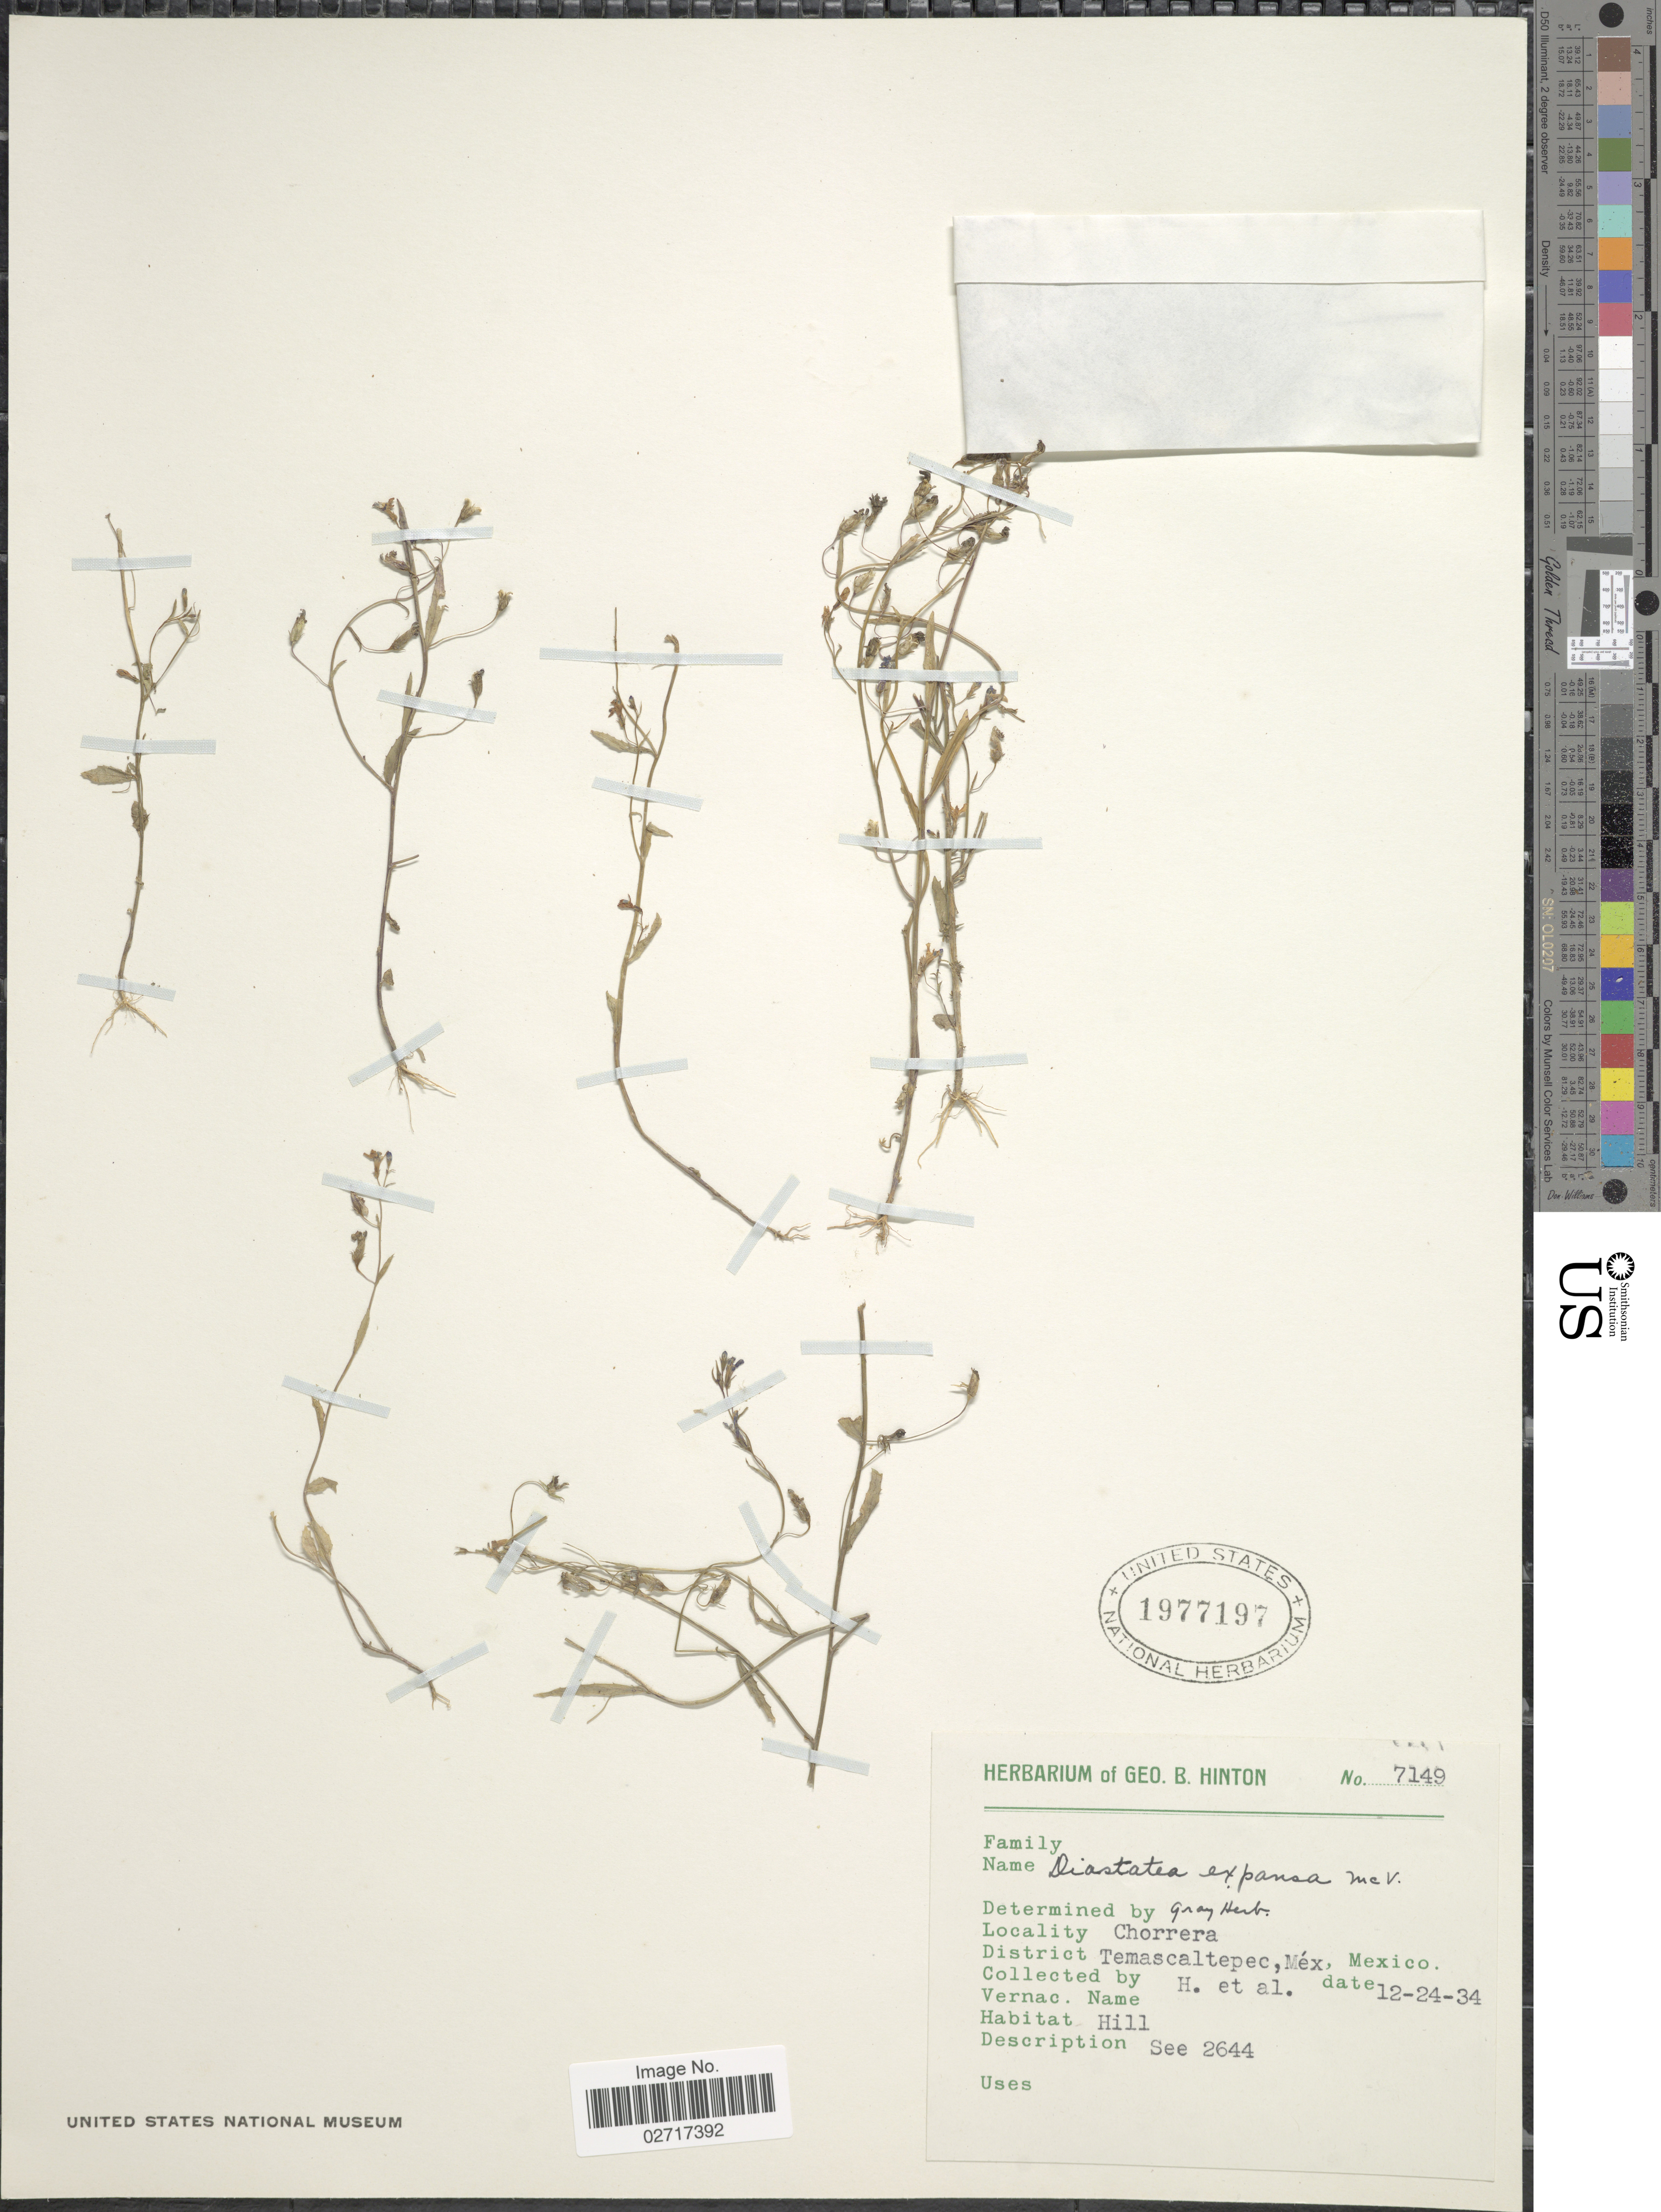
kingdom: Plantae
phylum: Tracheophyta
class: Magnoliopsida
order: Asterales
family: Campanulaceae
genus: Diastatea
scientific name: Diastatea expansa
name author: McVaugh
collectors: G. B. Hinton & et al.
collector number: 7149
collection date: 1934-12-24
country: Mexico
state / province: México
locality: Chorrera. DIstrict: Temascaltepec.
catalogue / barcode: US 1977197